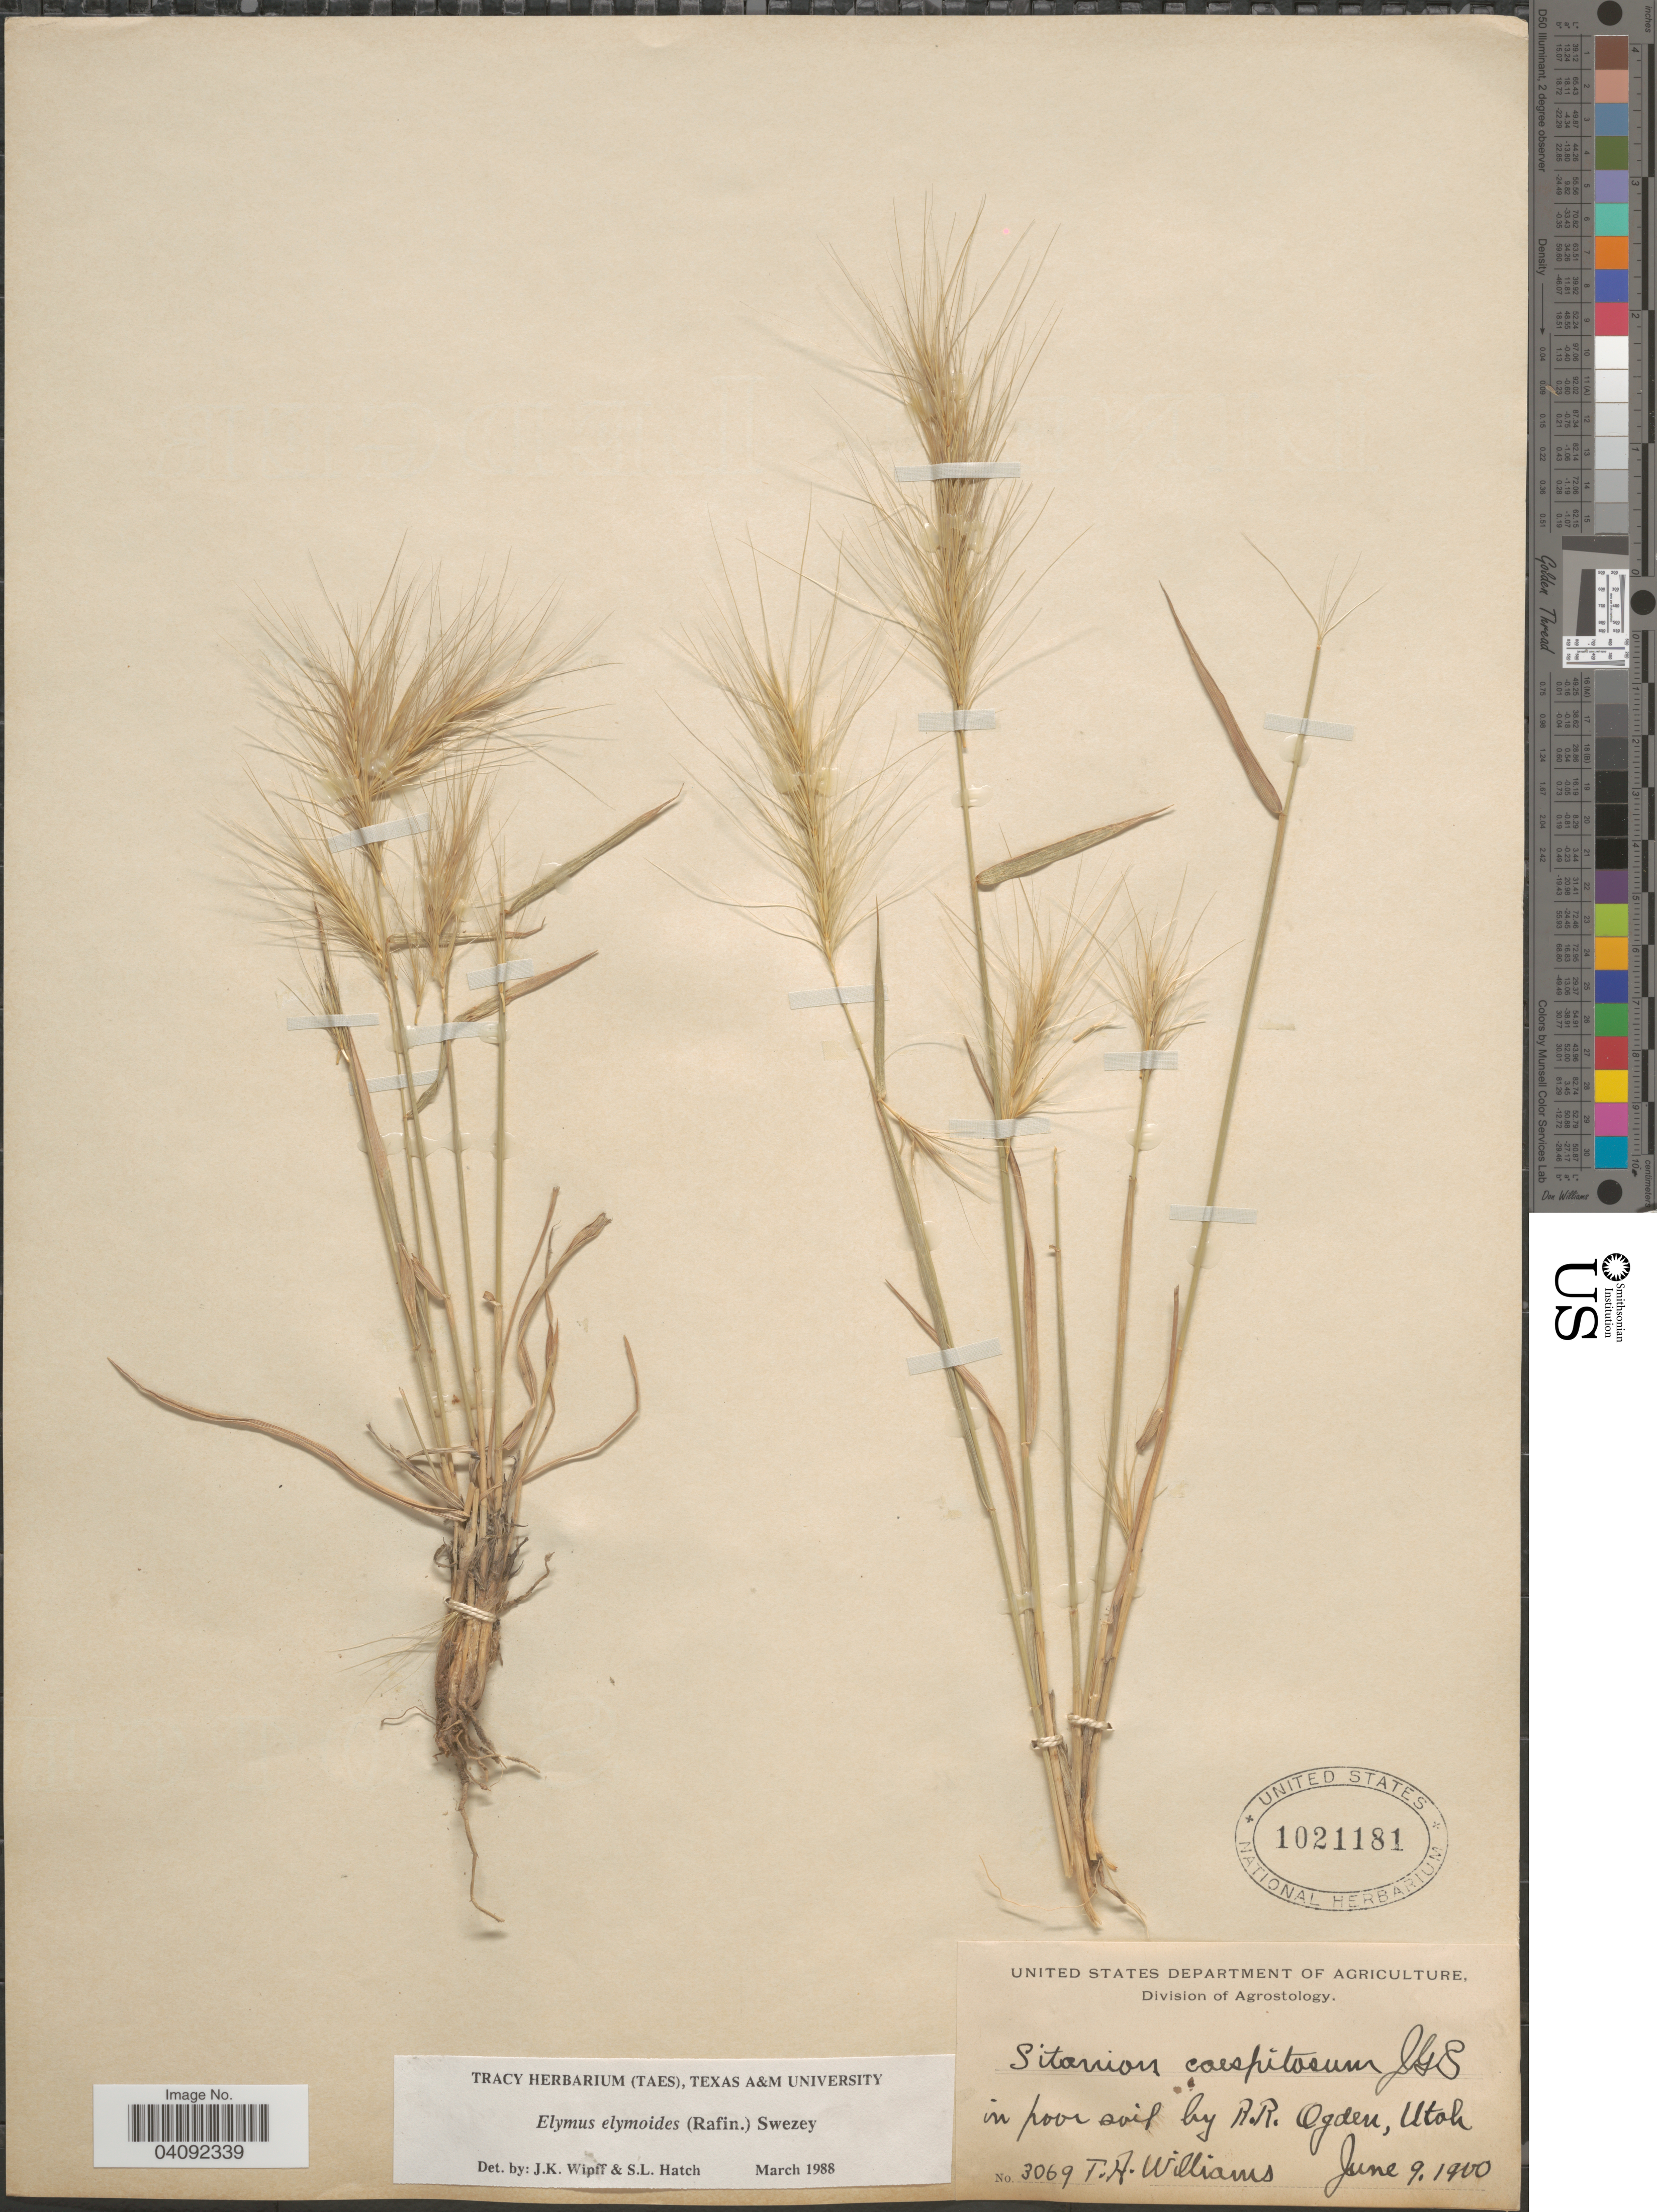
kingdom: Plantae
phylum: Tracheophyta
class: Liliopsida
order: Poales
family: Poaceae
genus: Elymus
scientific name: Elymus elymoides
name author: (Raf.) Swezey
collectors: T. Williams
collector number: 3069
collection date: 1900-06-09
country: United States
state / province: Utah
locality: In poor soil by R.R. Ogden.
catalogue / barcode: US 1021181